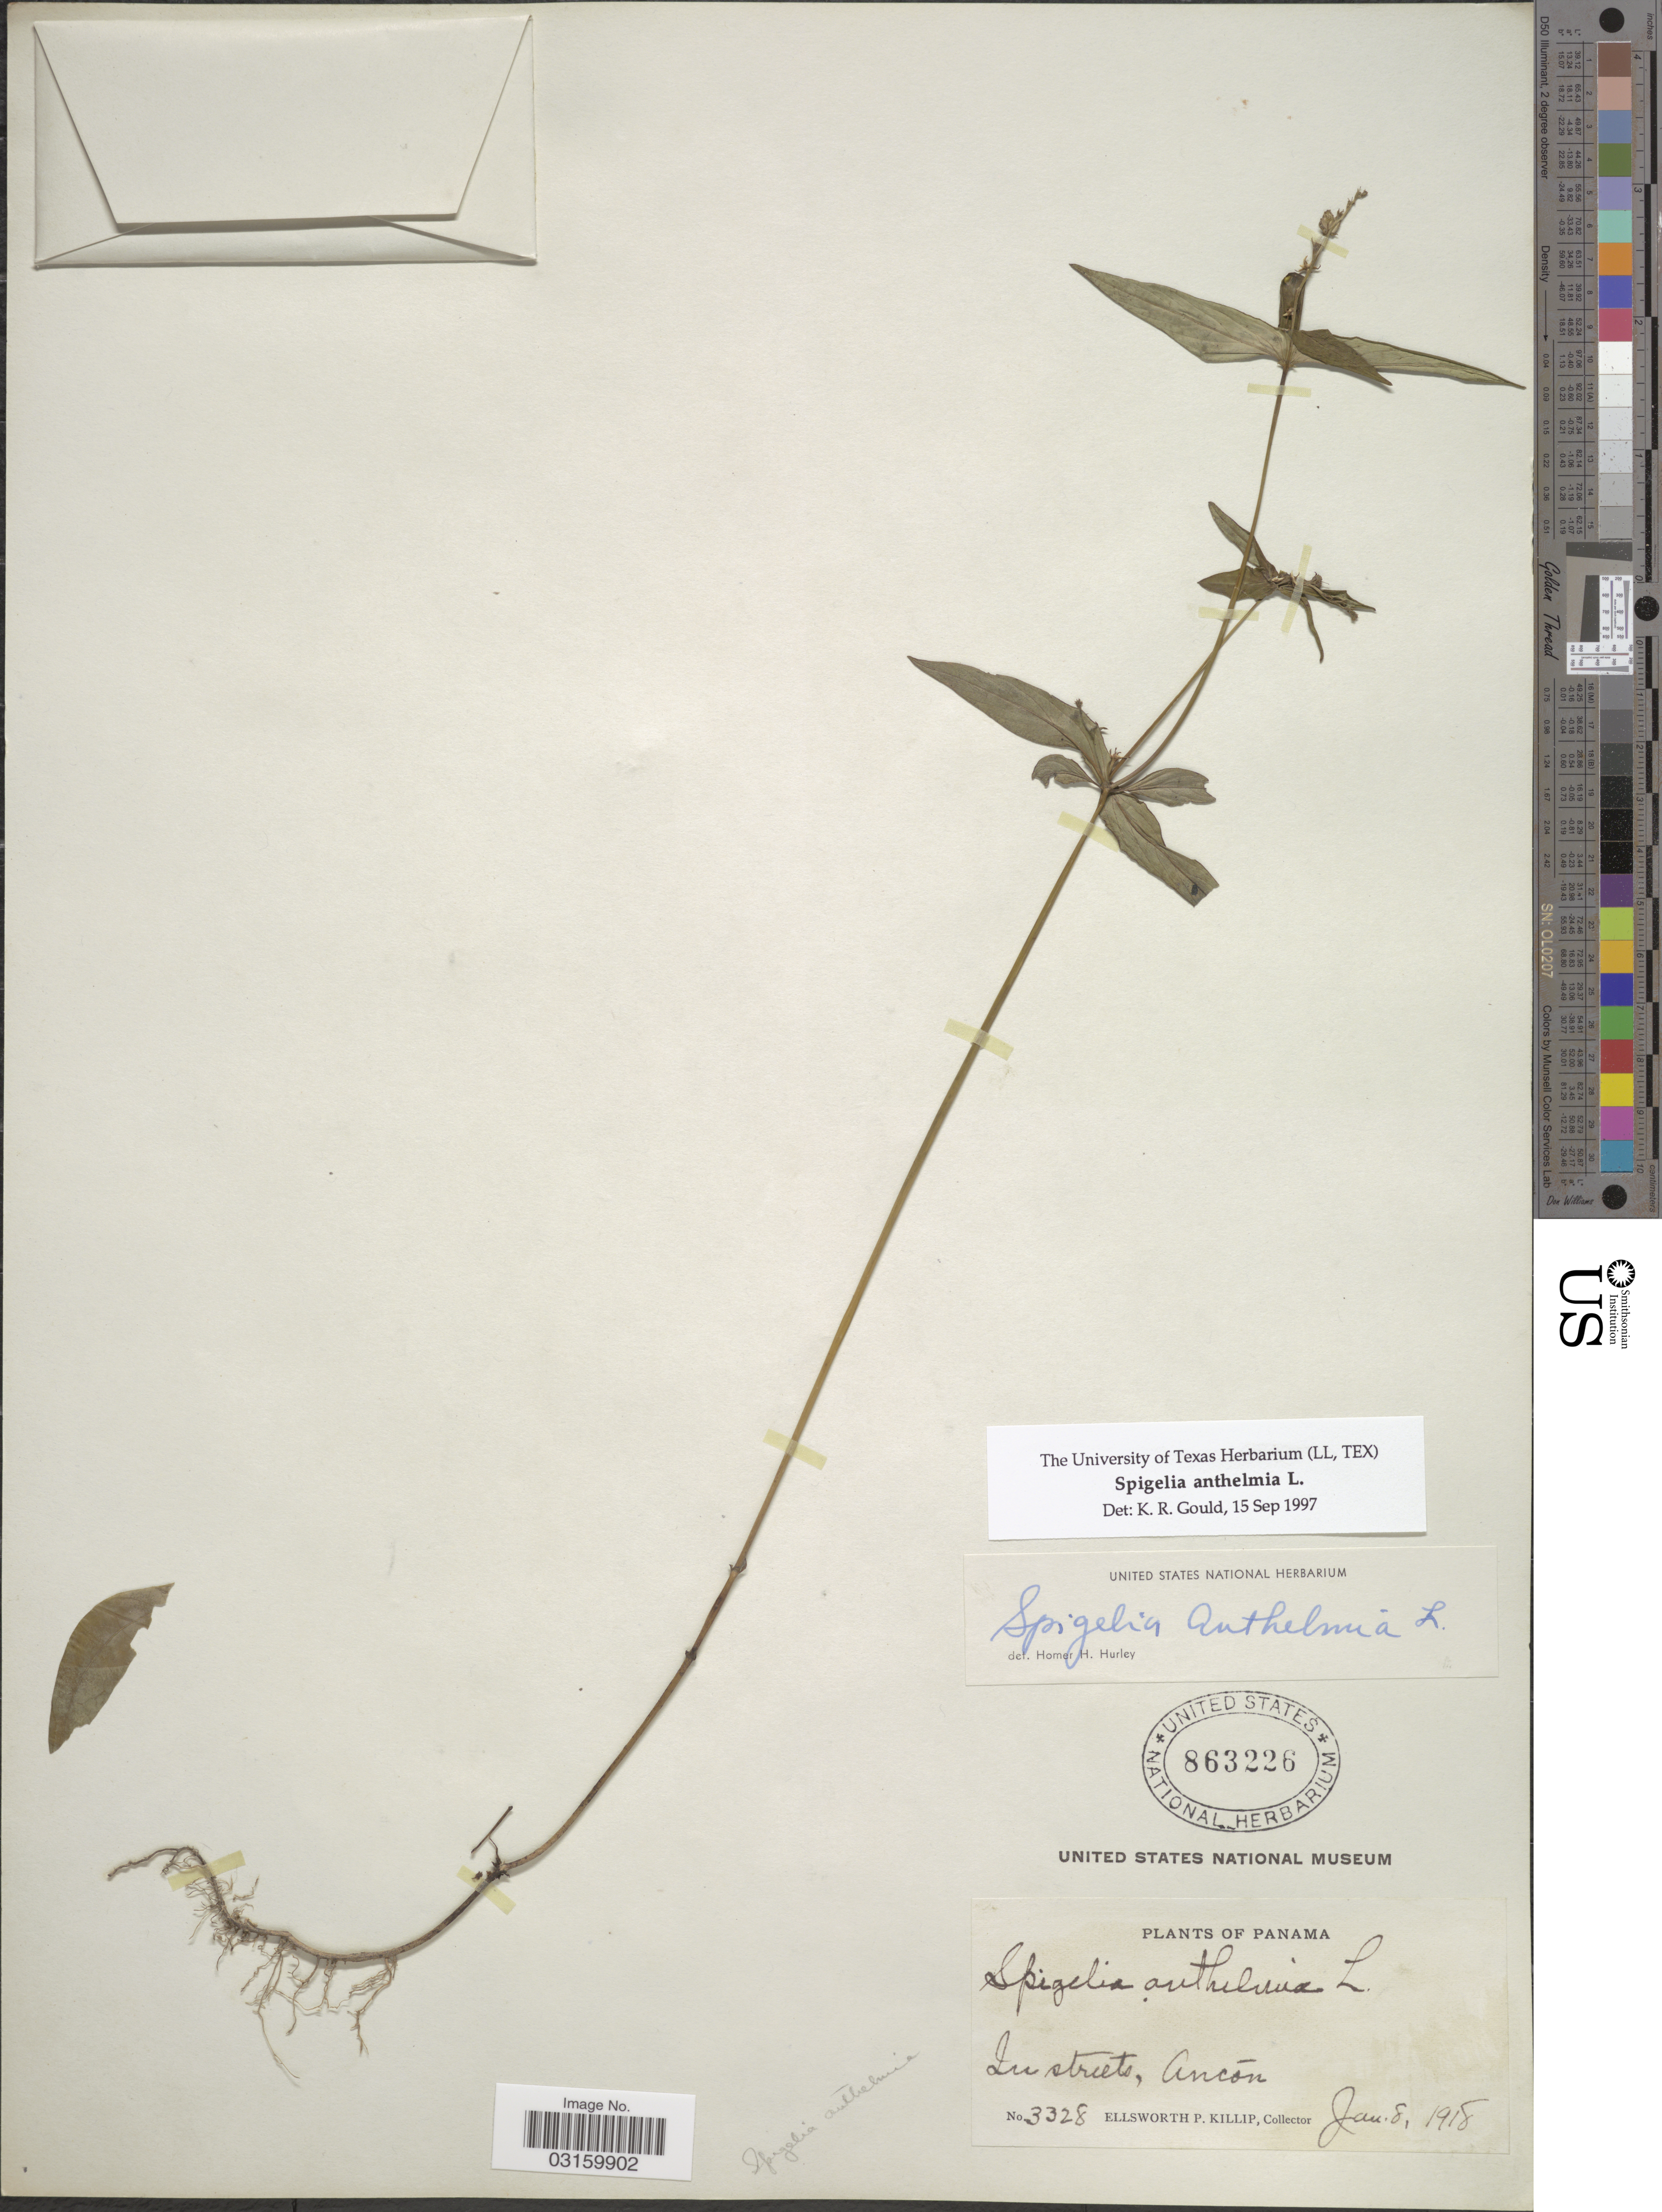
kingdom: Plantae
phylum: Tracheophyta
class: Magnoliopsida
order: Gentianales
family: Loganiaceae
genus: Spigelia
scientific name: Spigelia anthelmia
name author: L.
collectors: E. P. Killip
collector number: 3328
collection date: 1918-01-08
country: Panama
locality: In streets, Ancón.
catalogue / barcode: US 863226